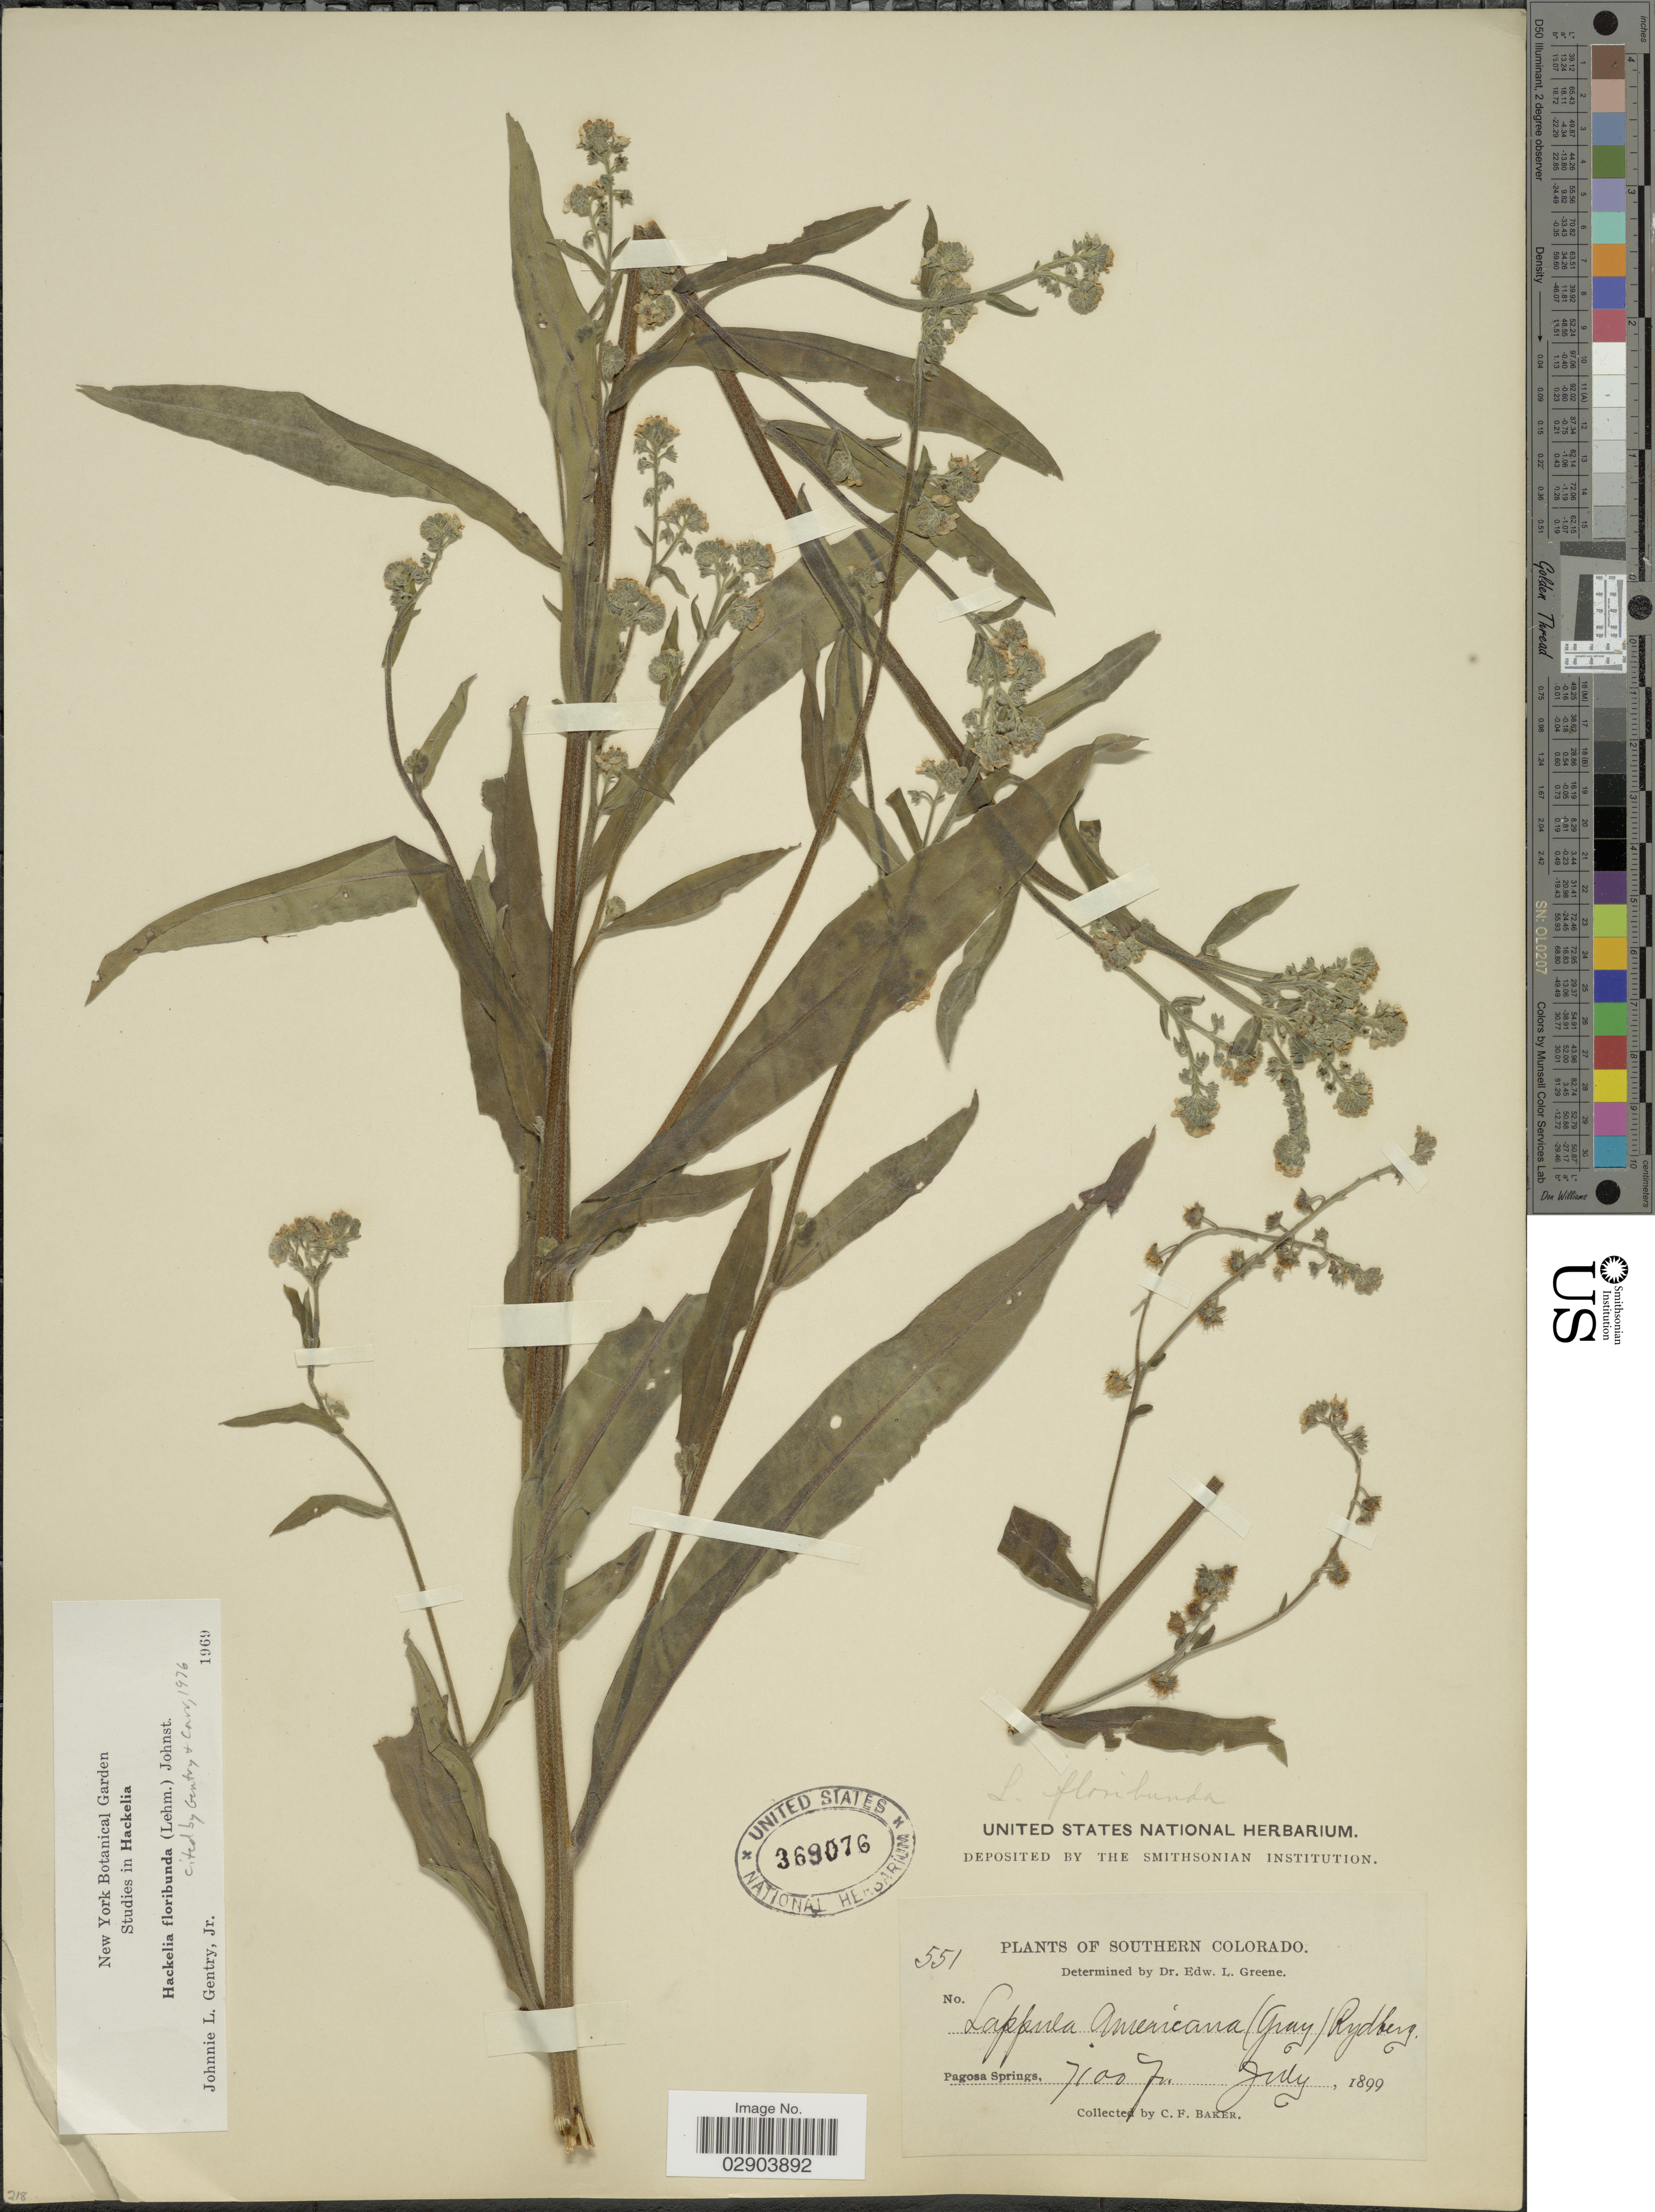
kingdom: Plantae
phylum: Tracheophyta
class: Magnoliopsida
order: Boraginales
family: Boraginaceae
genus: Hackelia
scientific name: Hackelia floribunda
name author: (Lehm.) I.M. Johnst.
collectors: C. F. Baker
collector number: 551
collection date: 1899-07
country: United States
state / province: Colorado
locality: Southern Colorado, Pagosa Springs.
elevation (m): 2164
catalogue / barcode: US 369076